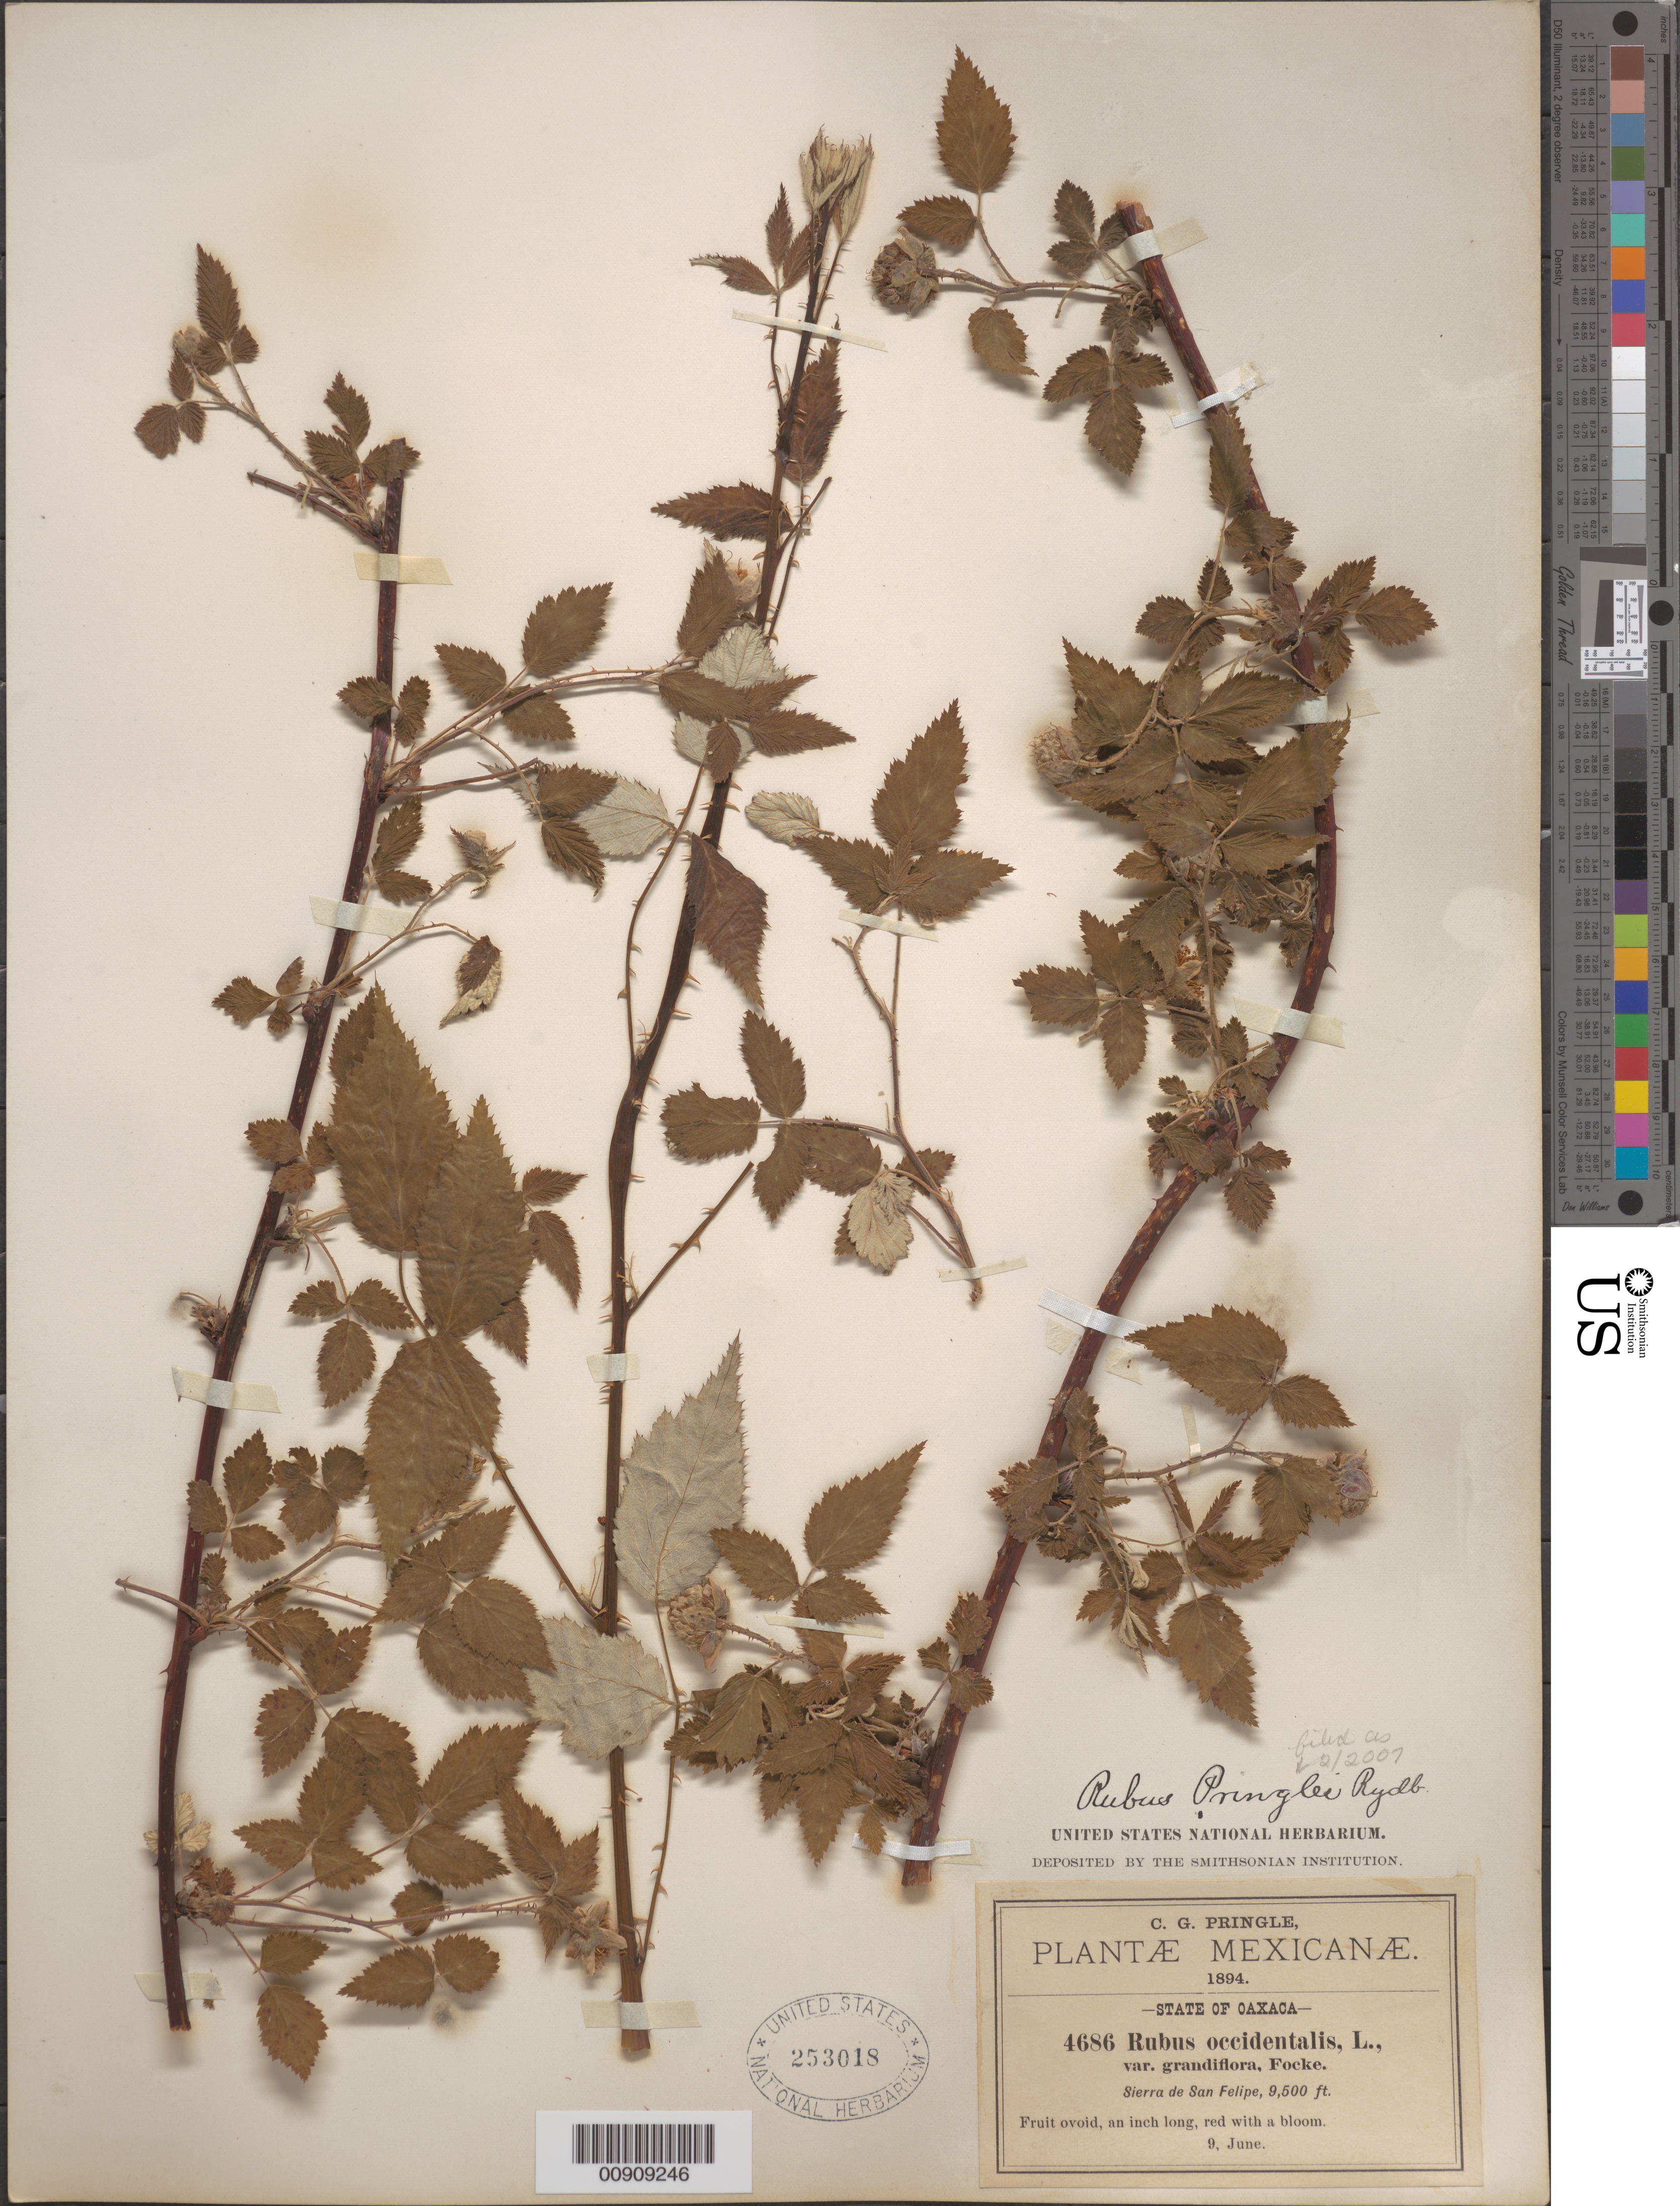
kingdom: Plantae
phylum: Tracheophyta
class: Magnoliopsida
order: Rosales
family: Rosaceae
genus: Rubus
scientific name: Rubus pringlei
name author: Rydb.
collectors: C. G. Pringle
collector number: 4686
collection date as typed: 09 Jun 1894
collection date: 1894-06-09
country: Mexico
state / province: Oaxaca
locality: Sierra de San Felipe, Oaxaca.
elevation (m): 2896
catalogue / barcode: US 253018